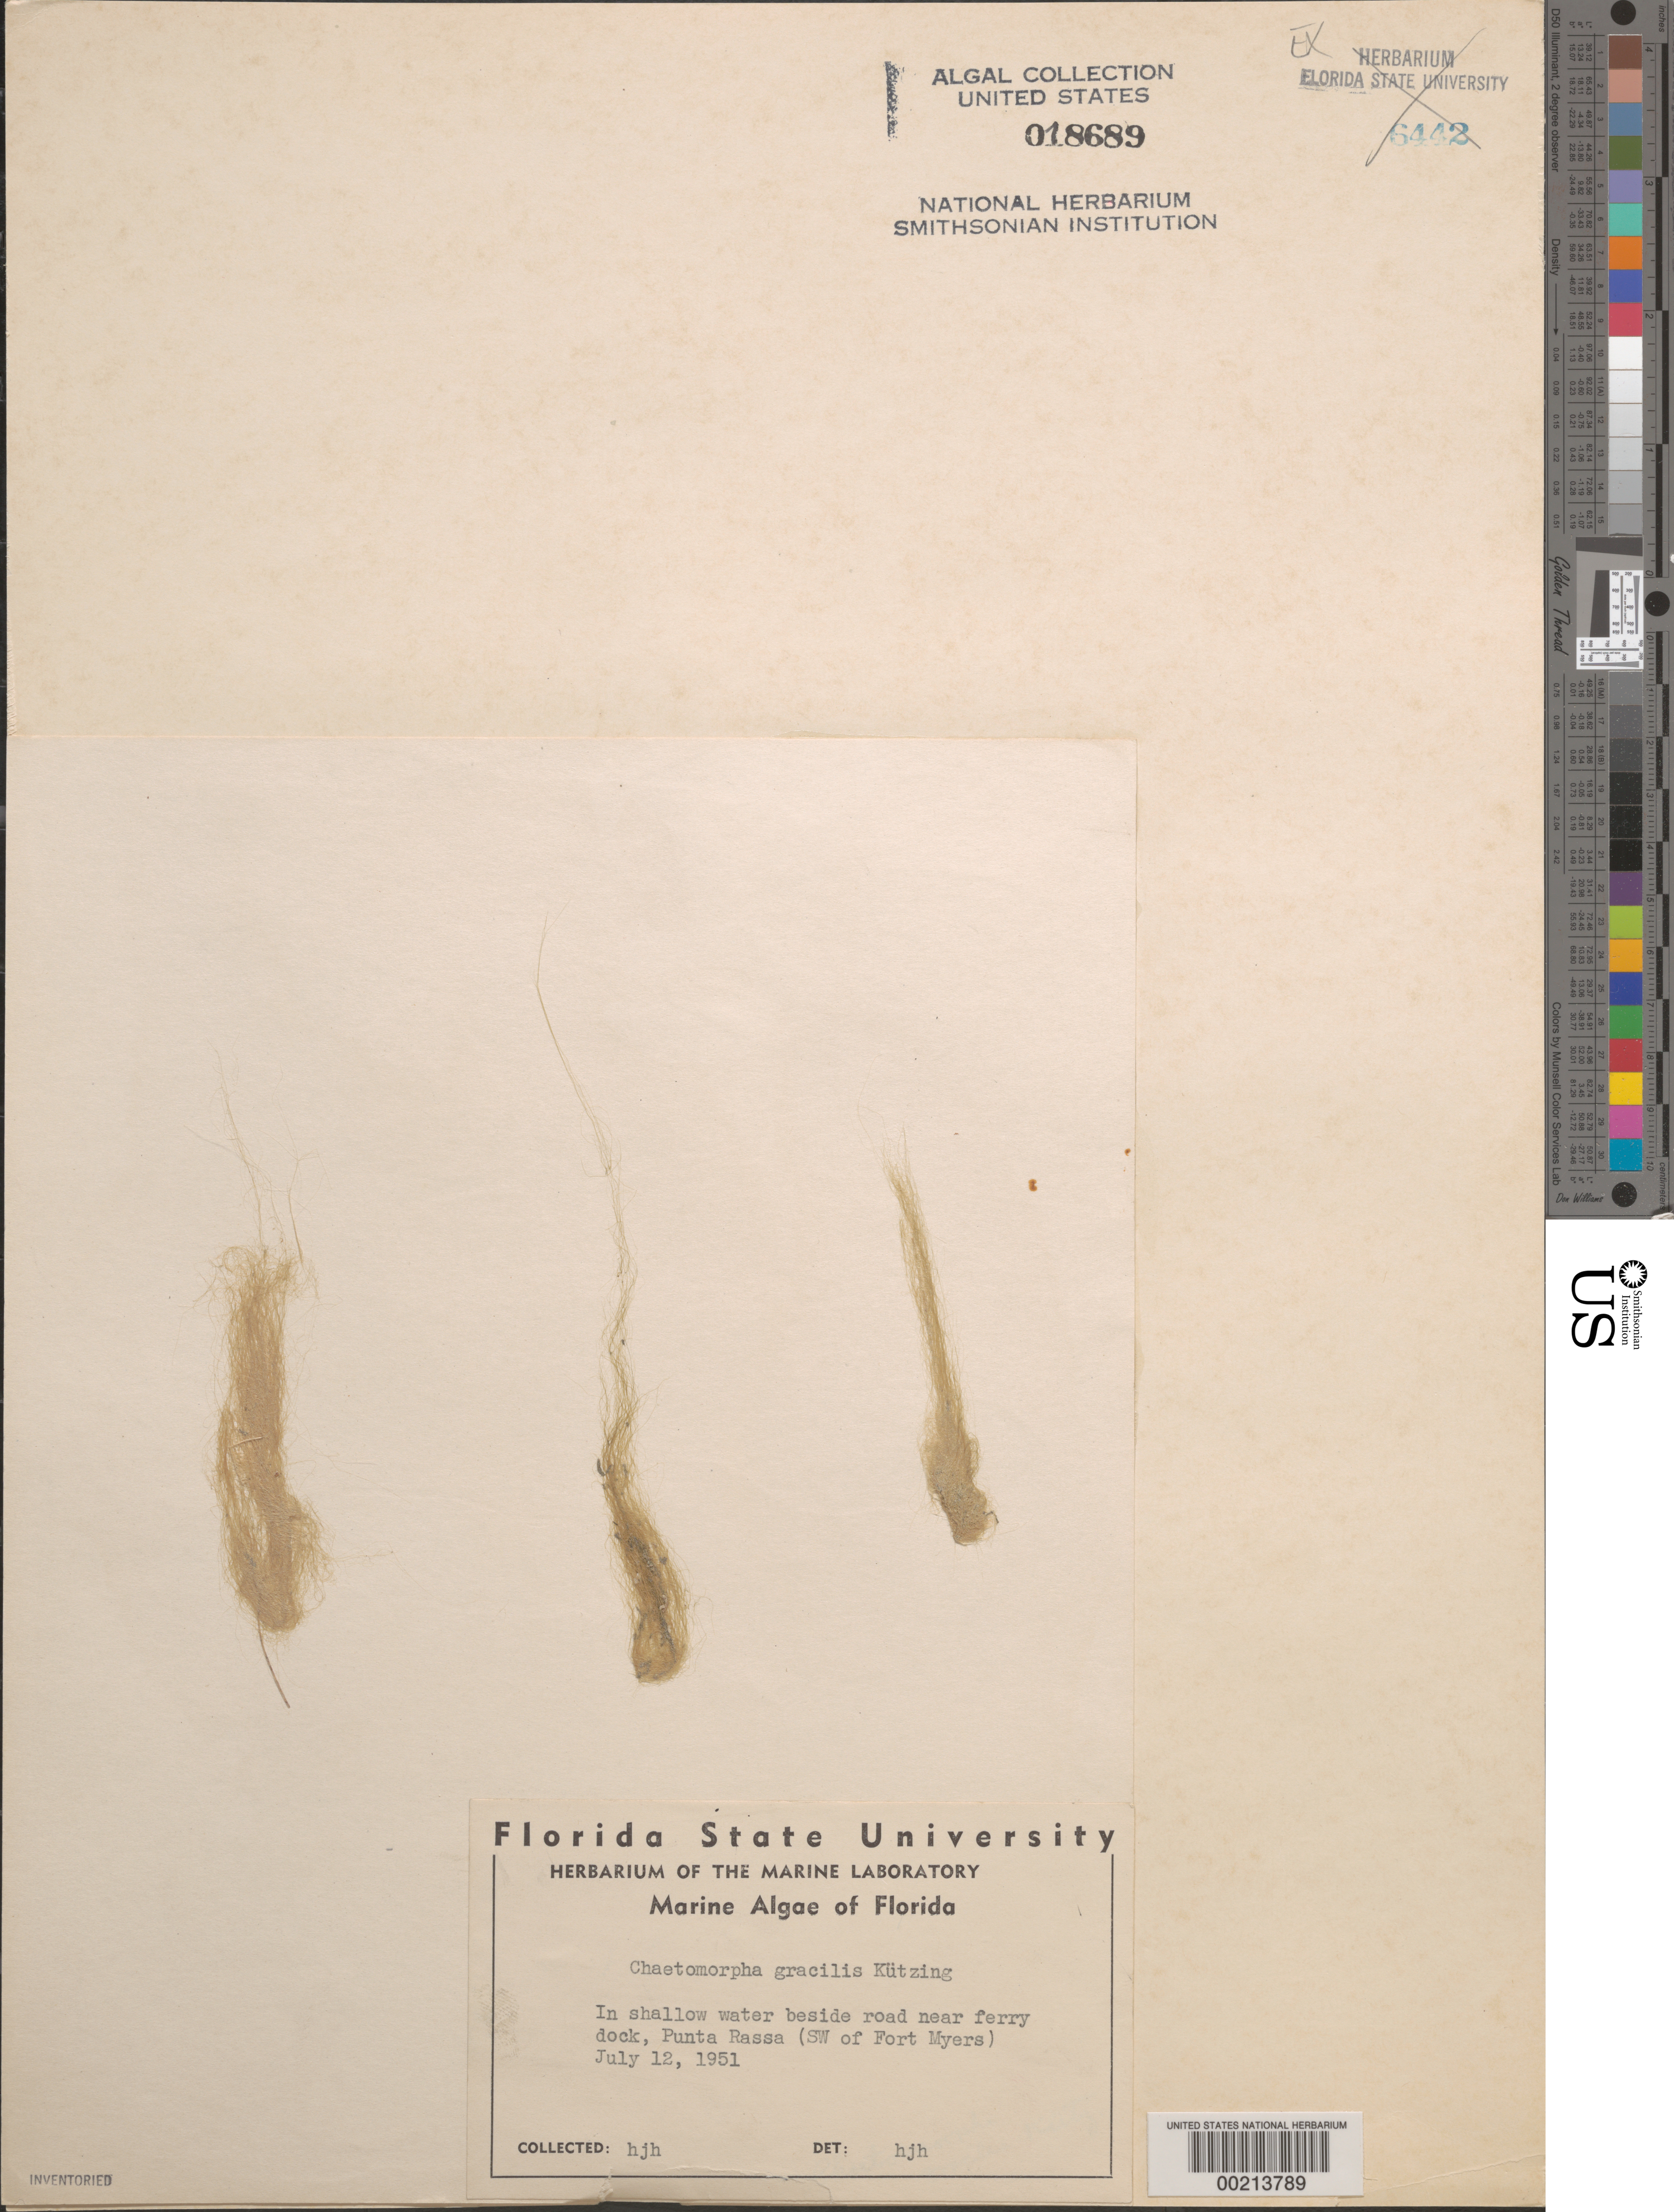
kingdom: Plantae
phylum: Chlorophyta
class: Ulvophyceae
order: Cladophorales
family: Cladophoraceae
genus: Chaetomorpha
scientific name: Chaetomorpha gracilis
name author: Kütz.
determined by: Humm, Harold J.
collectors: H. J. Humm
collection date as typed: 12 Jul 1951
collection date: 1951-07-12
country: United States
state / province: Florida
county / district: Lee County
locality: Punta Rassa, southwest of Fort Myers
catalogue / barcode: US 18689